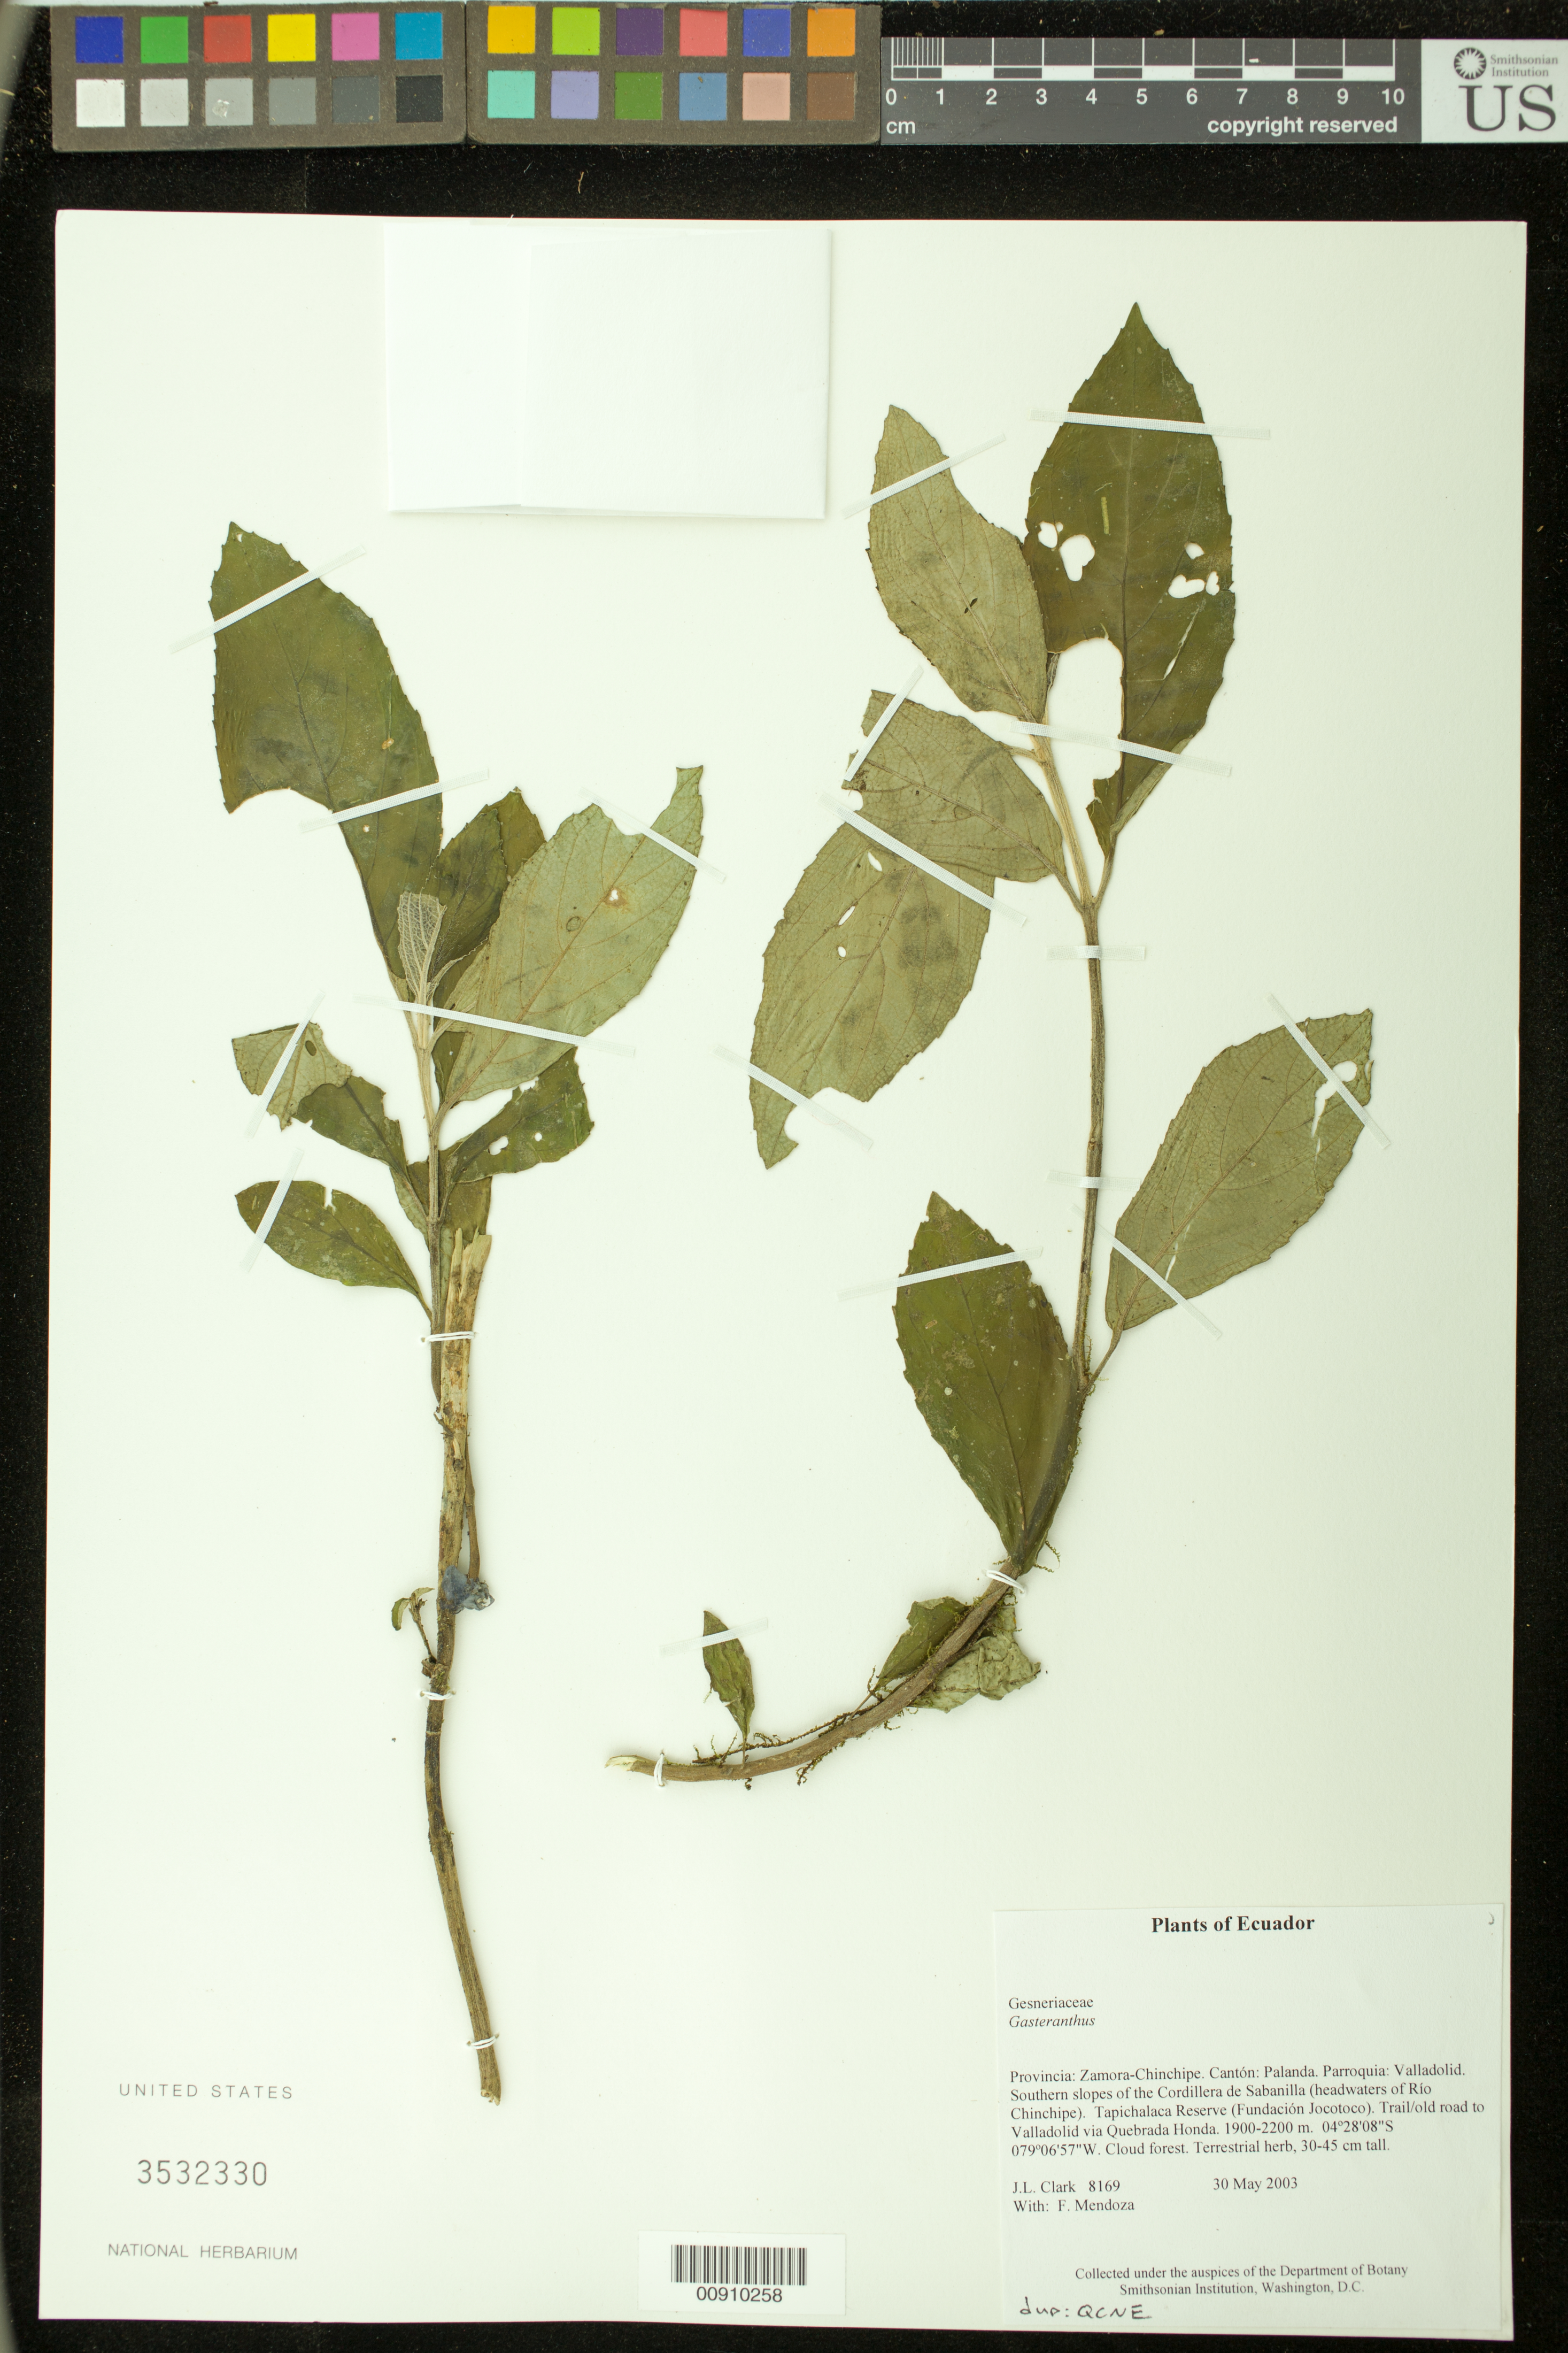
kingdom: Plantae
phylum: Tracheophyta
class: Magnoliopsida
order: Lamiales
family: Gesneriaceae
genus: Gasteranthus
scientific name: Gasteranthus sp.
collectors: J. L. Clark & F. Mendoza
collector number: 8169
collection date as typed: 30 May 2003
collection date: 2003-05-30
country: Ecuador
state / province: Zamora-Chinchipe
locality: Palanda. Parroquia: Valladolid. Southern slopes of the Cordillera de Sabanilla (headwaters of Río Chinchipe). Tapichalaca Reserve (Fundación Jocotoco). Trail/old road to Valladolid via Quebrada Honda.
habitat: Cloud forest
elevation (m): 1900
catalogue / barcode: US 3532330